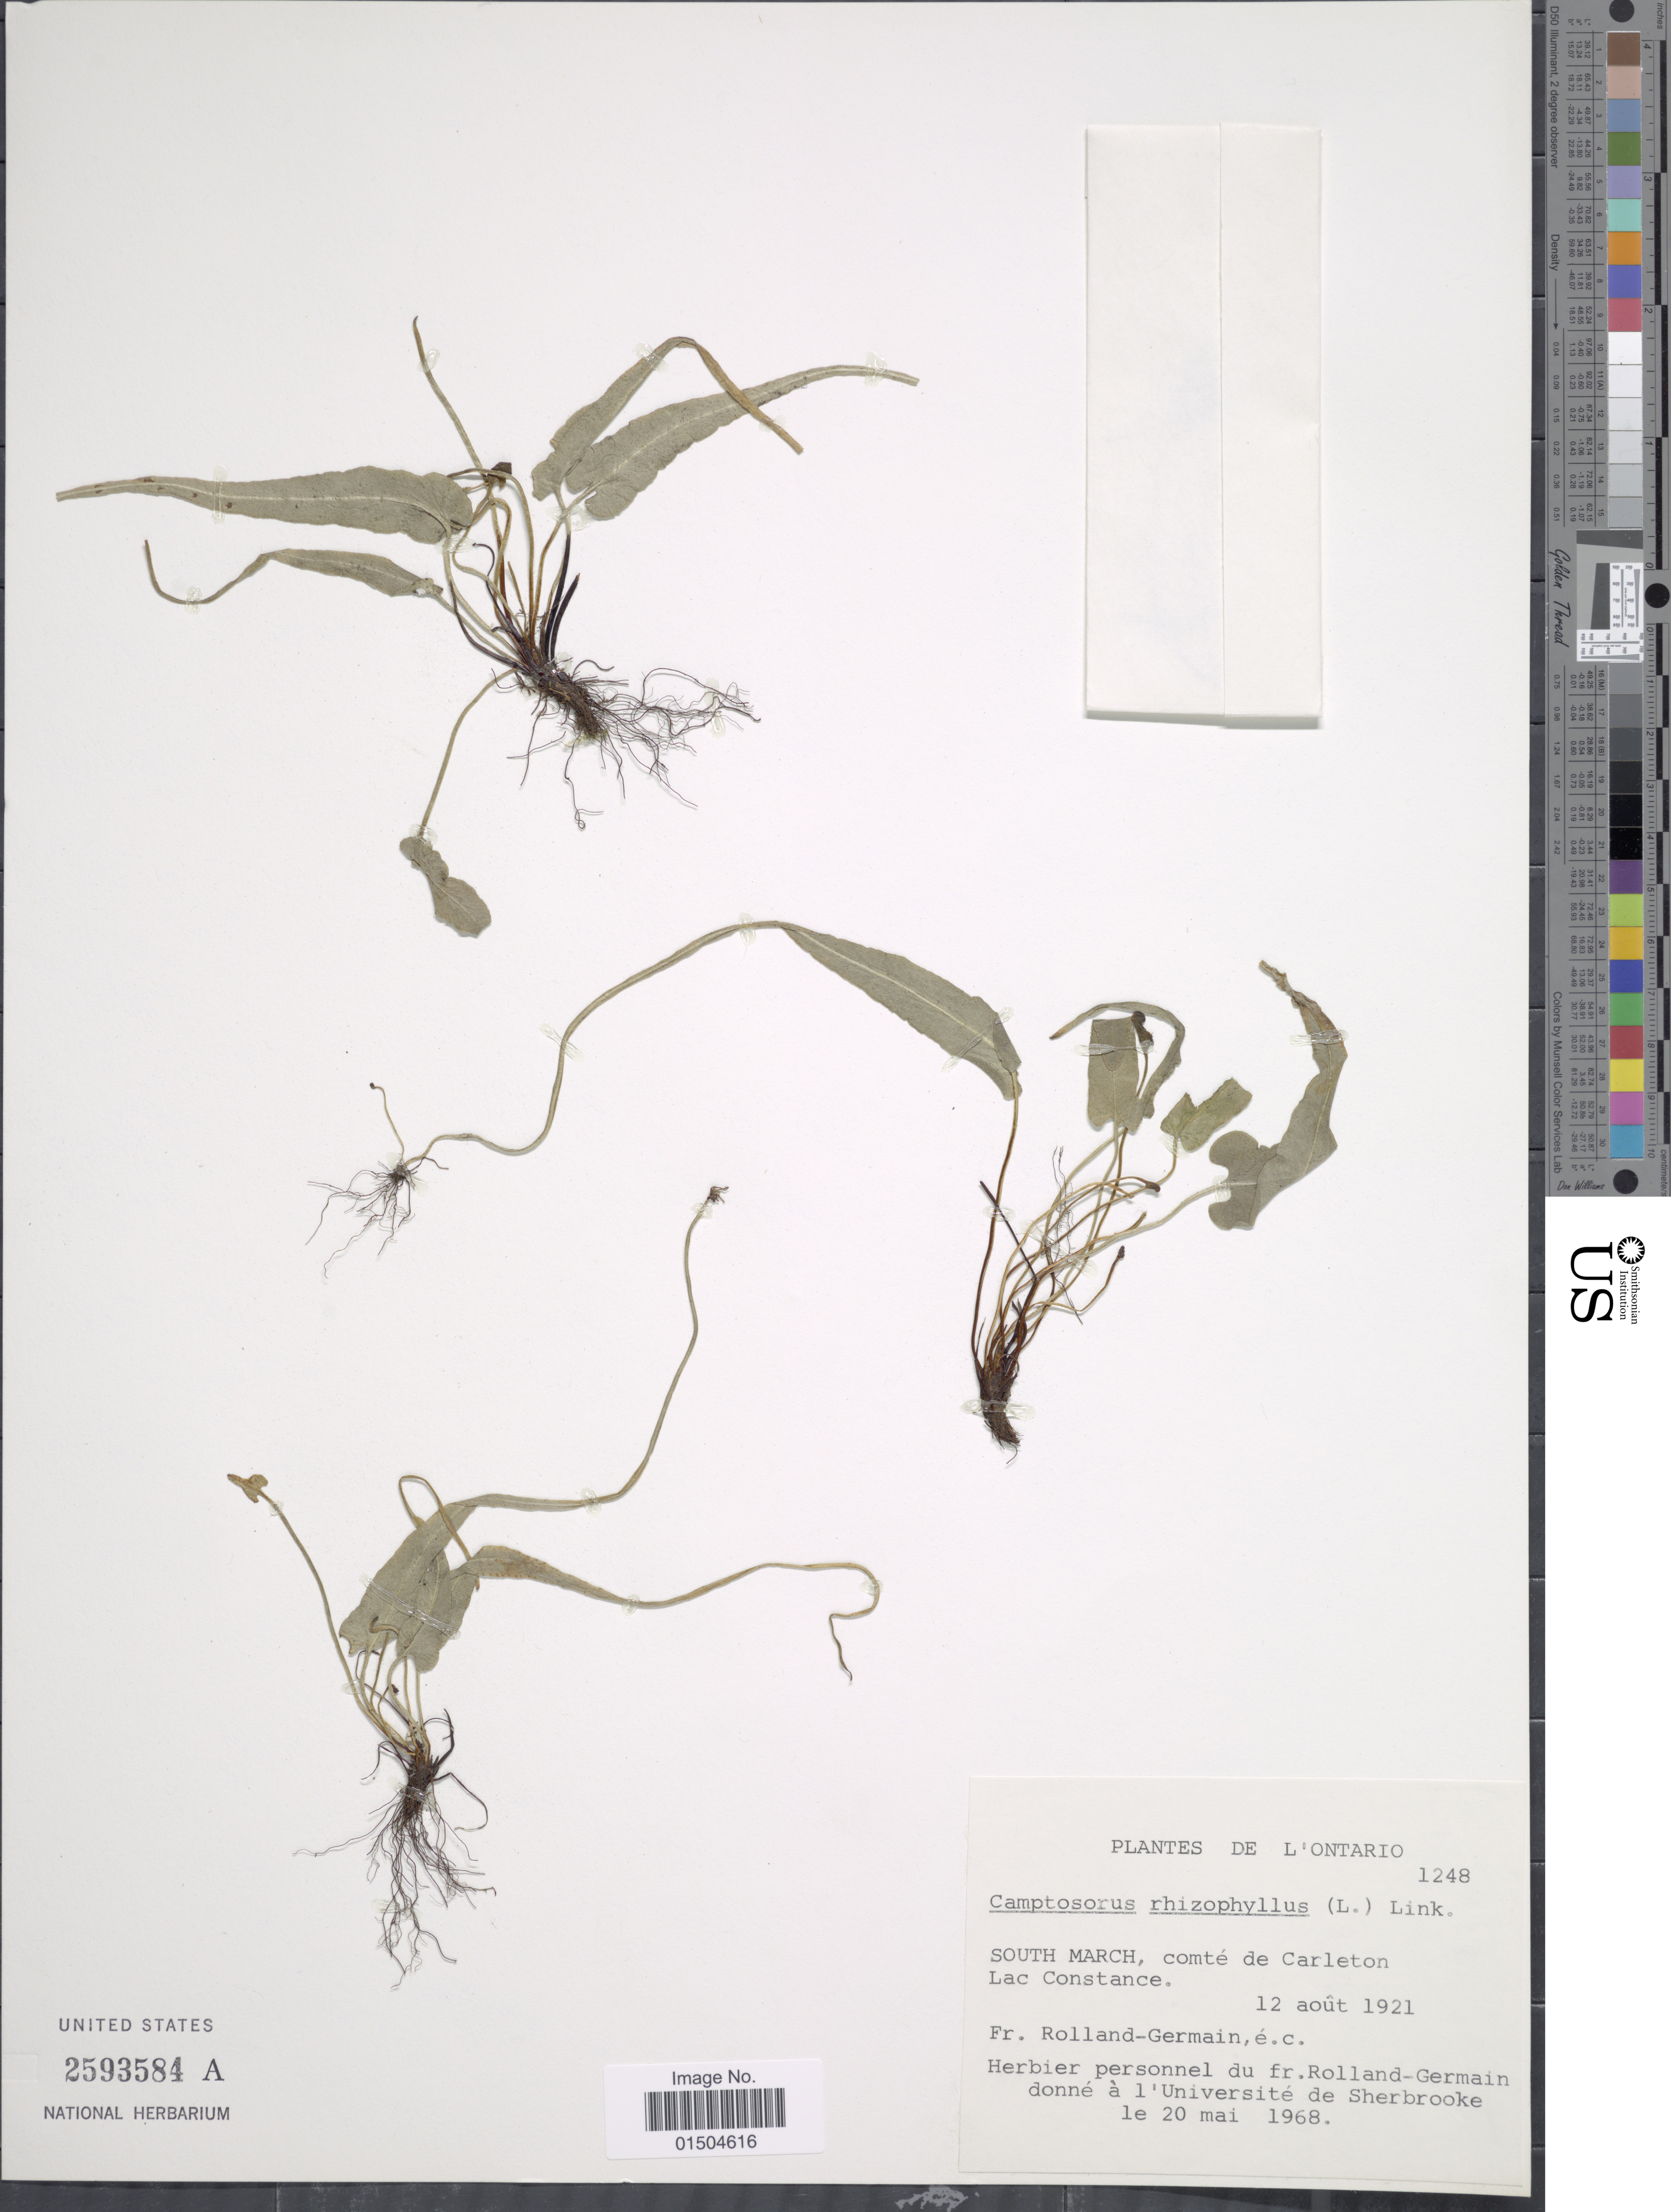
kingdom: Plantae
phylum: Tracheophyta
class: Polypodiopsida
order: Polypodiales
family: Aspleniaceae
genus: Asplenium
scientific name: Asplenium rhizophyllum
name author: L.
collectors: Rolland-Germain & et al.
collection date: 1921-08-12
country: Canada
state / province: Ontario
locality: South March, comté de Carleton Lac Costance.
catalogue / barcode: US 2593584A